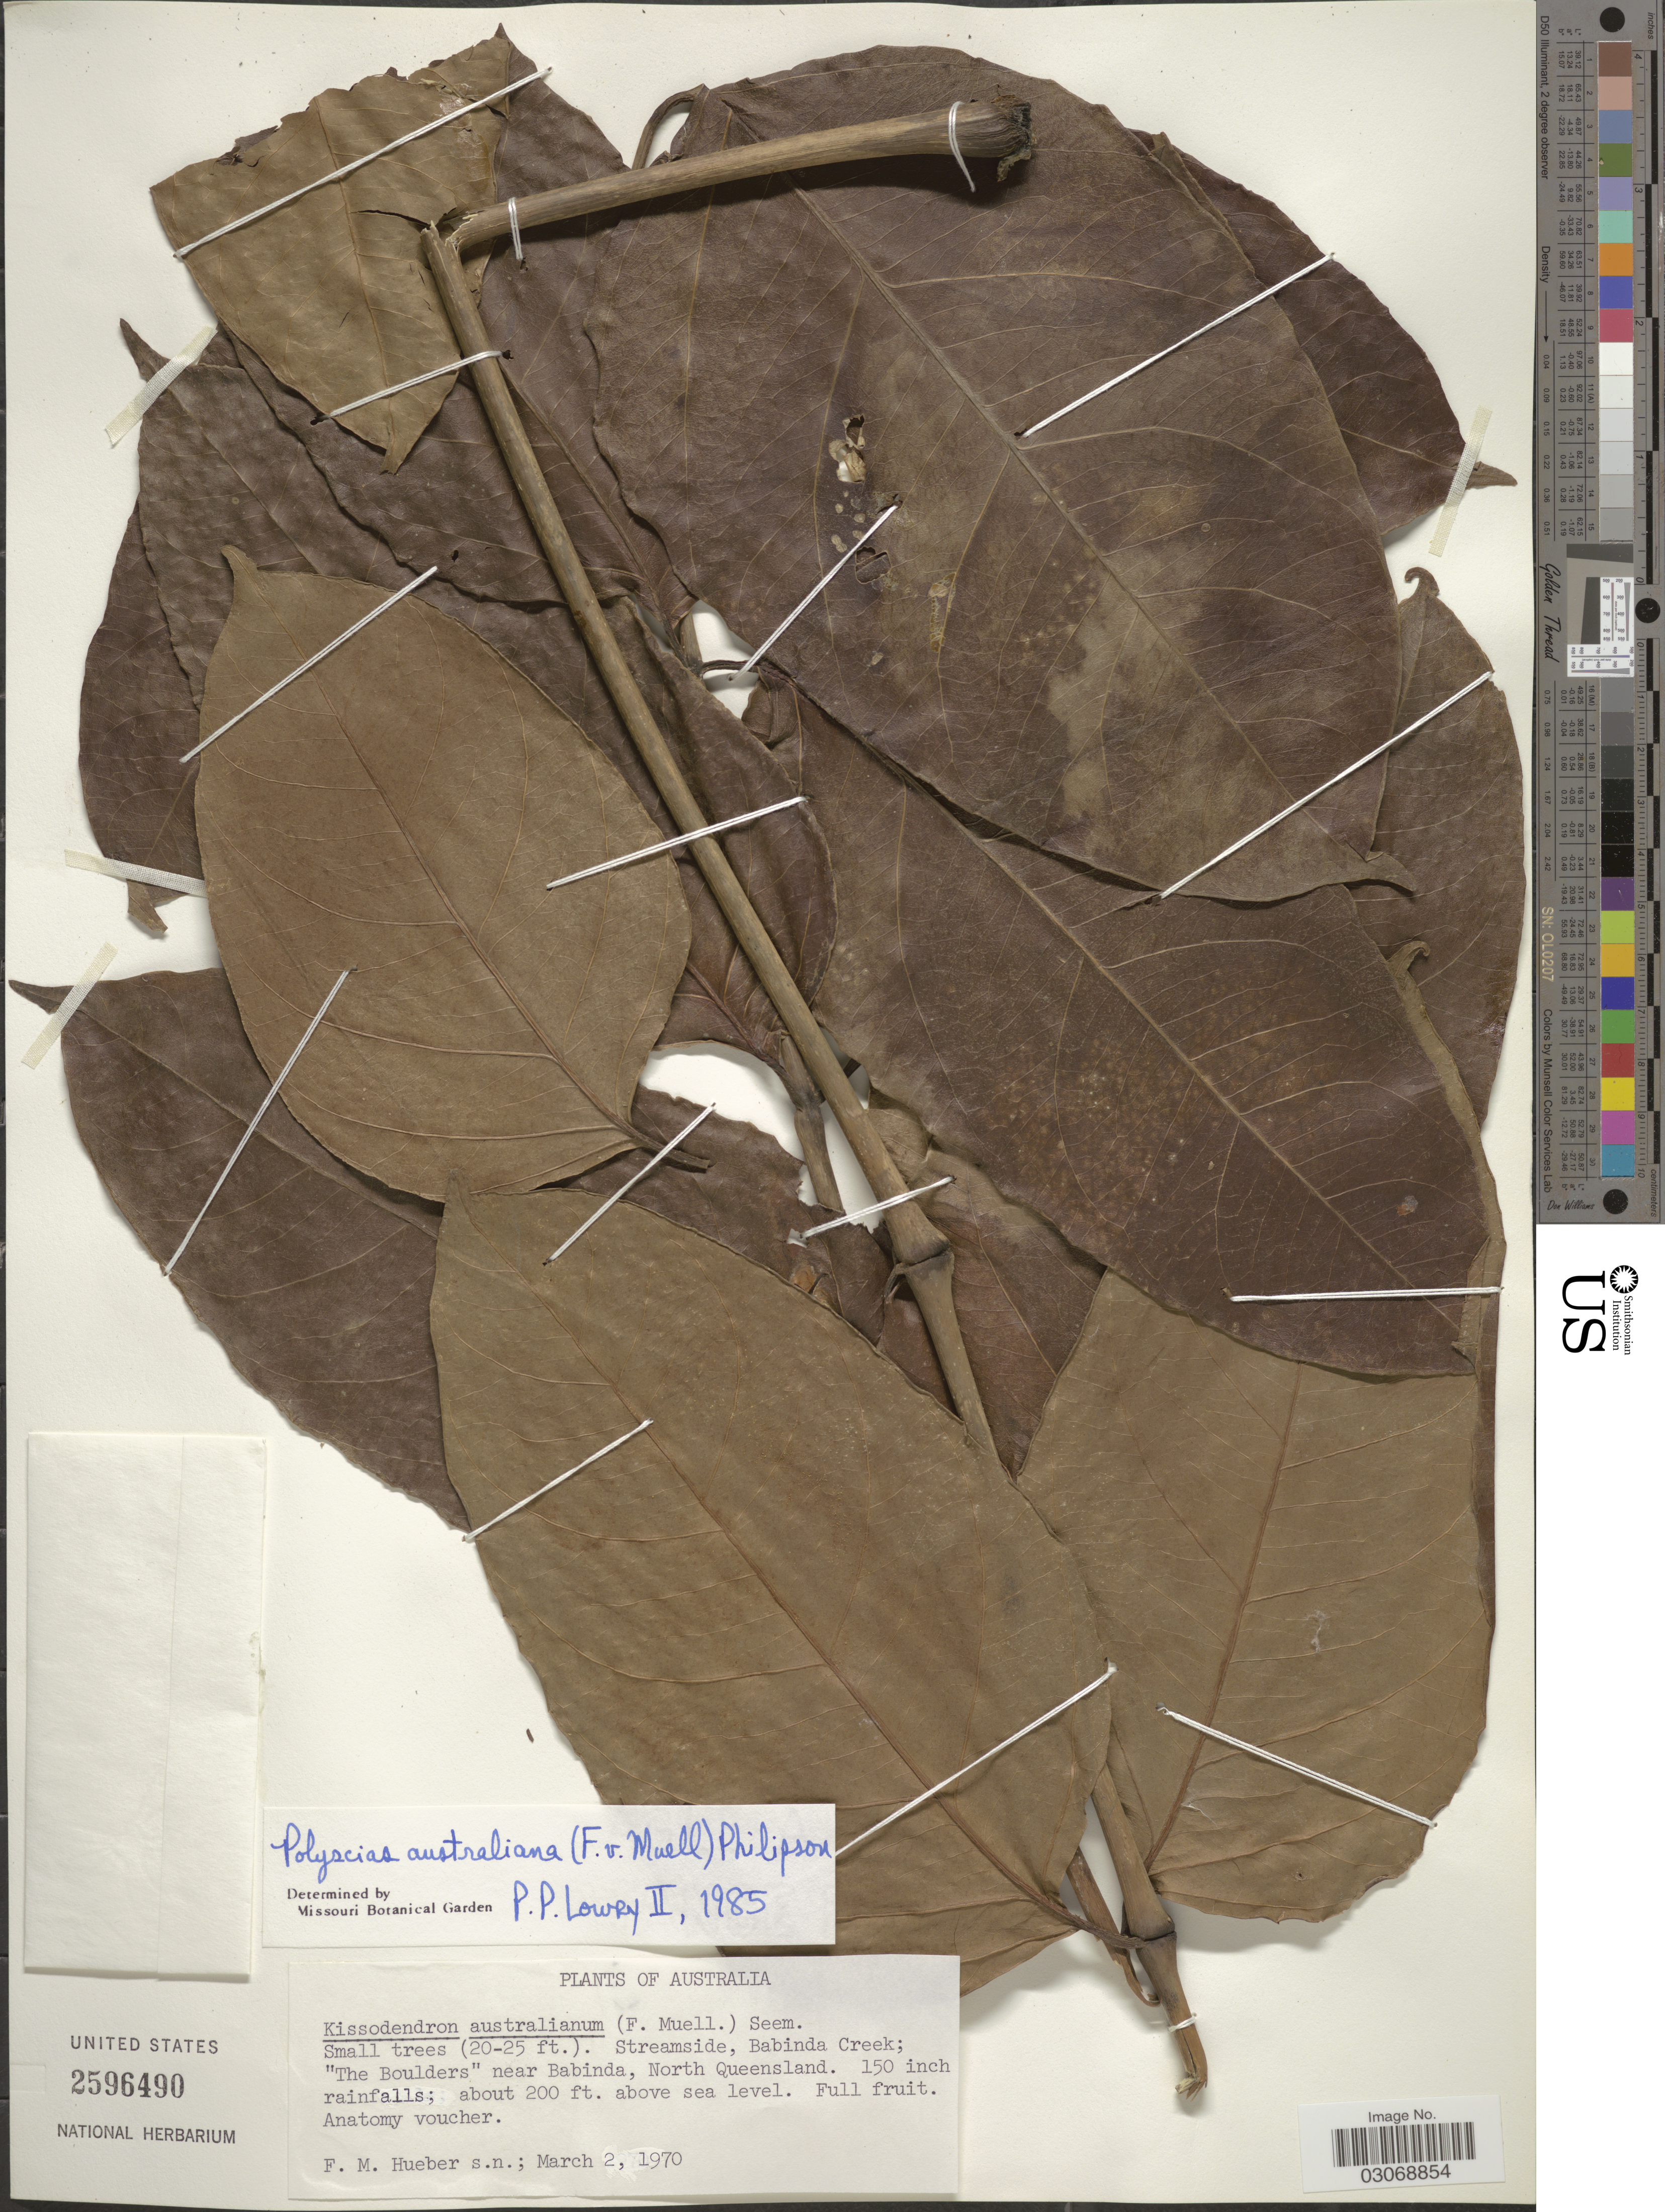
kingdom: Plantae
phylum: Tracheophyta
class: Magnoliopsida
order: Apiales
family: Araliaceae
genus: Polyscias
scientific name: Polyscias australiana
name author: (F. Muell.) Philipson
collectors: F. Hueber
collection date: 1970-03-02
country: Australia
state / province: Queensland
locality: Streamside, Babinda Creek; "The Boulders" near Babinda, North Queensland.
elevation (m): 61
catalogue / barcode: US 2596490